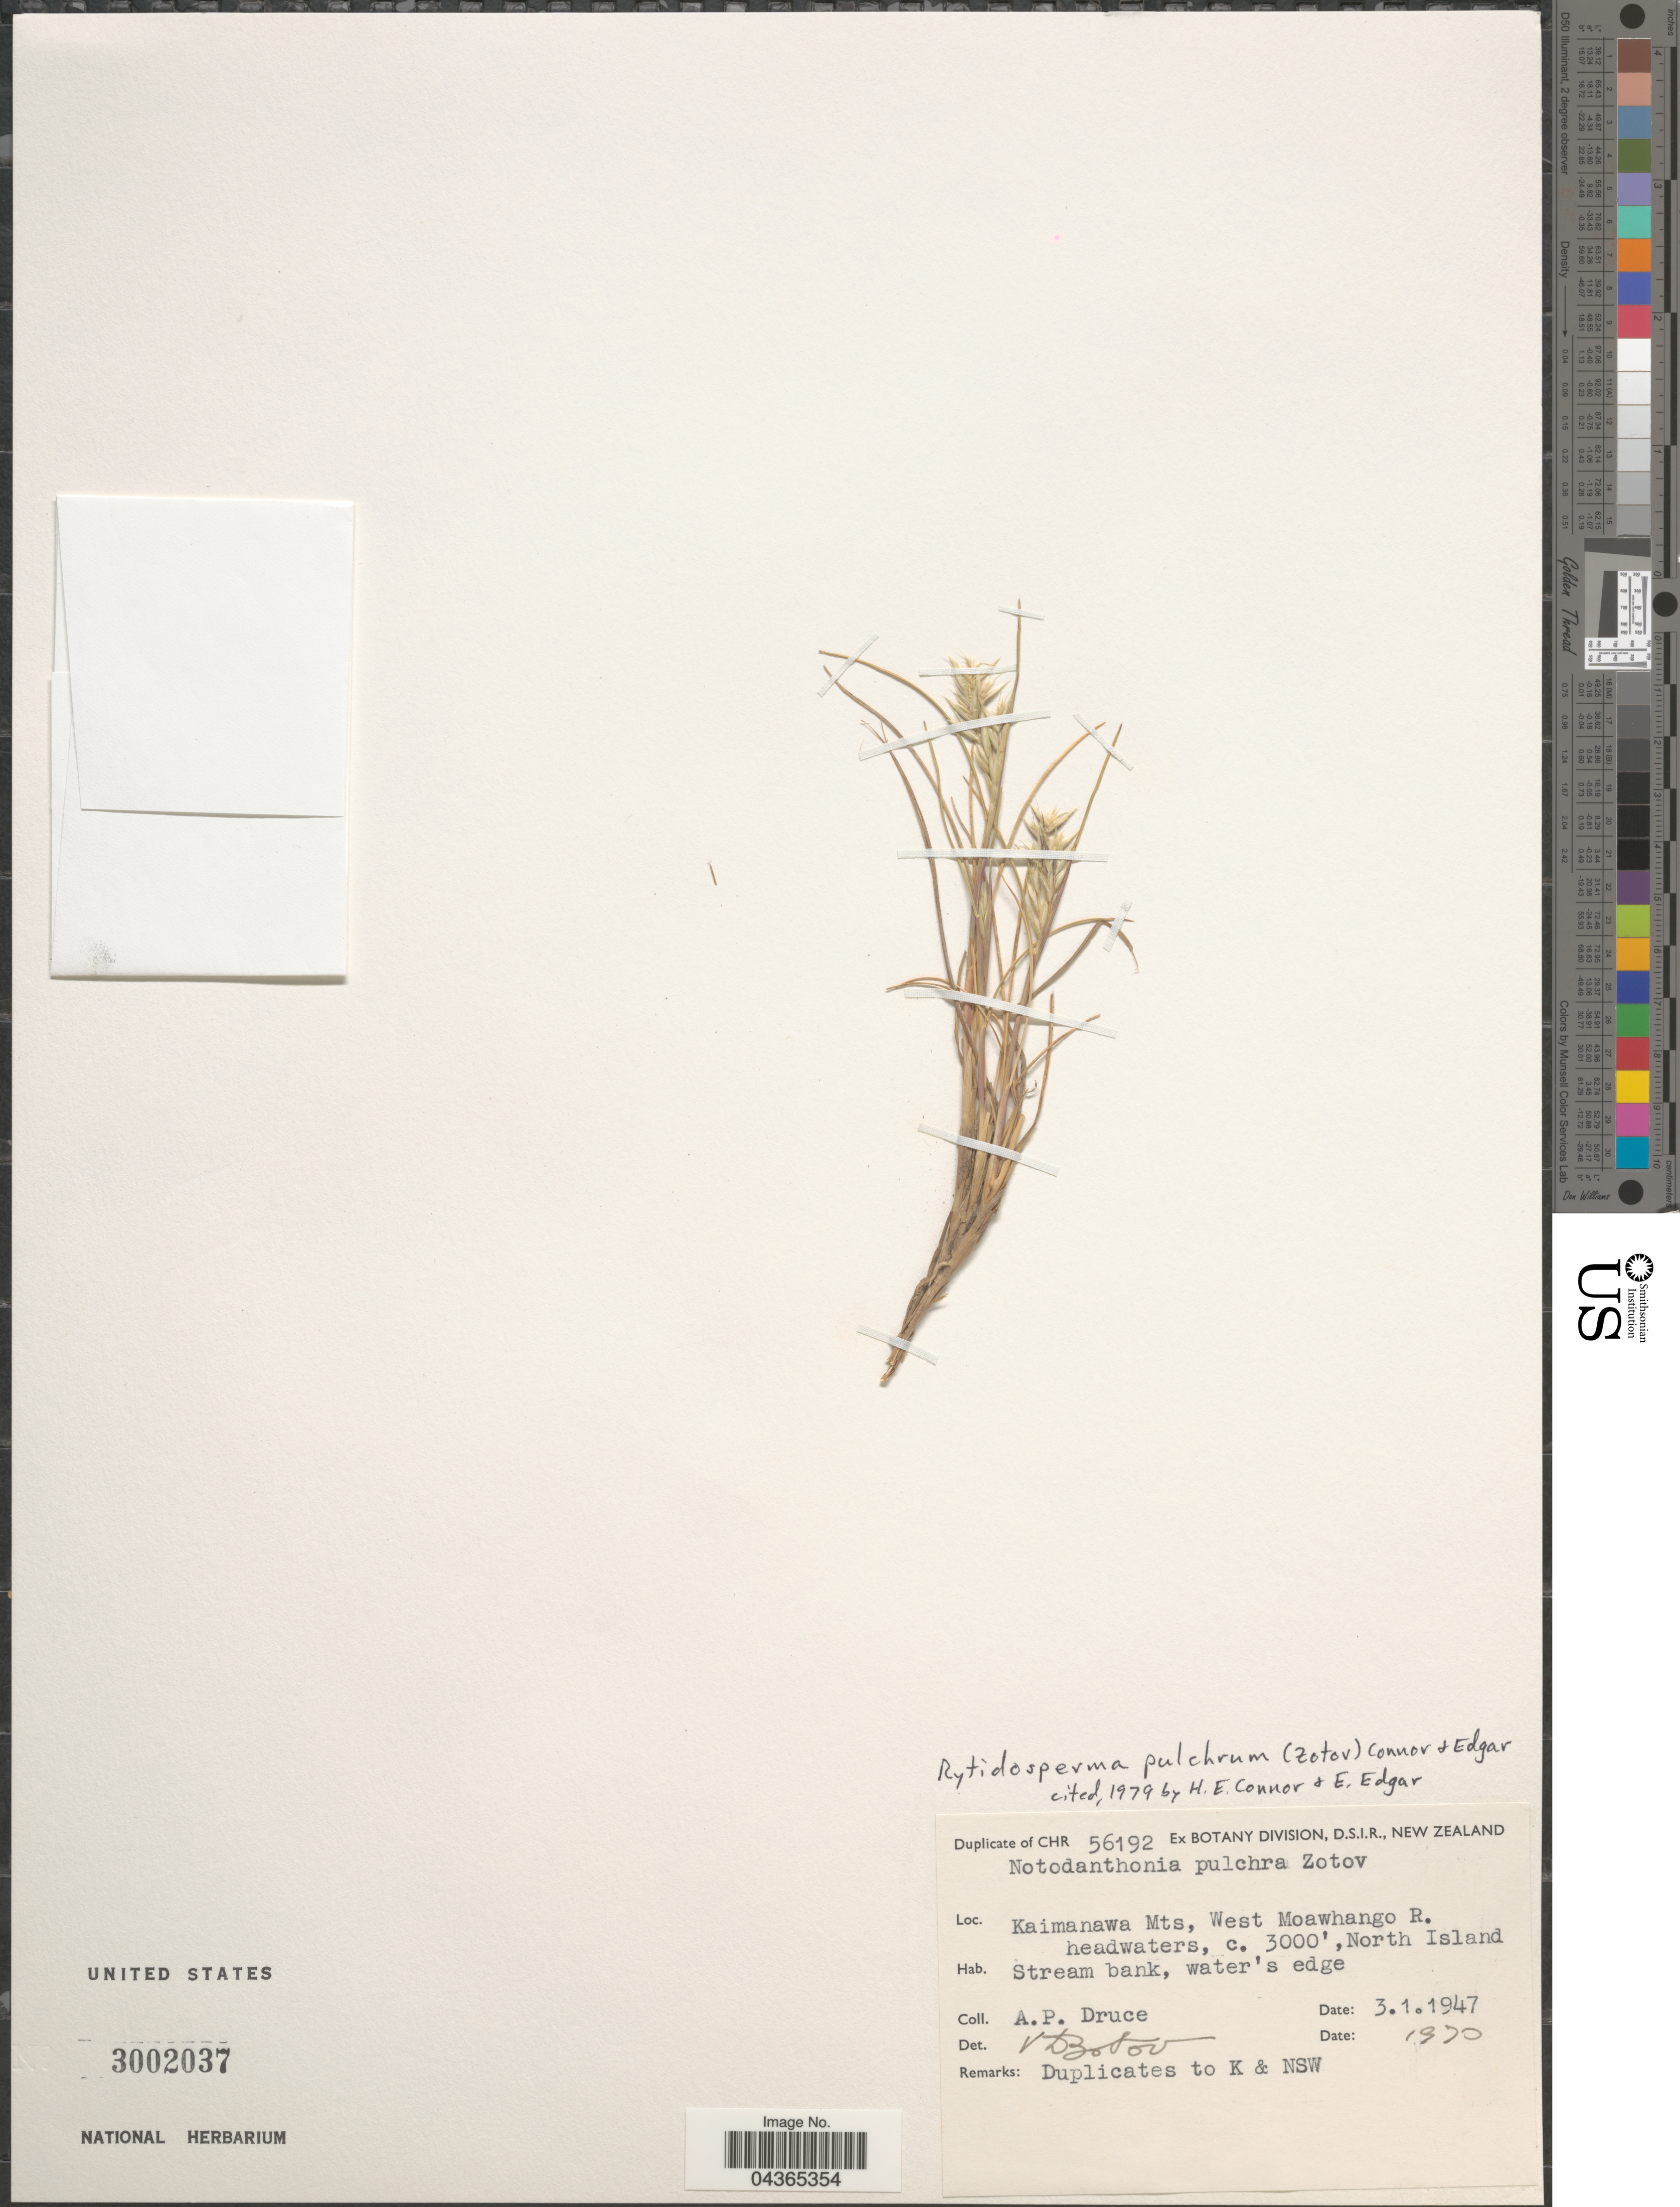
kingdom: Plantae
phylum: Tracheophyta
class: Liliopsida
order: Poales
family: Poaceae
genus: Rytidosperma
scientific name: Rytidosperma pulchrum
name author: (Zotov) Connor & Edgar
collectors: A. Druce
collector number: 56192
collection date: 1947-01-03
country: New Zealand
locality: Kaimanawa Mts, West Moawhango R. headwaters, North Island. Stream bank, water's edge.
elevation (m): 914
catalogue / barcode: US 3002037